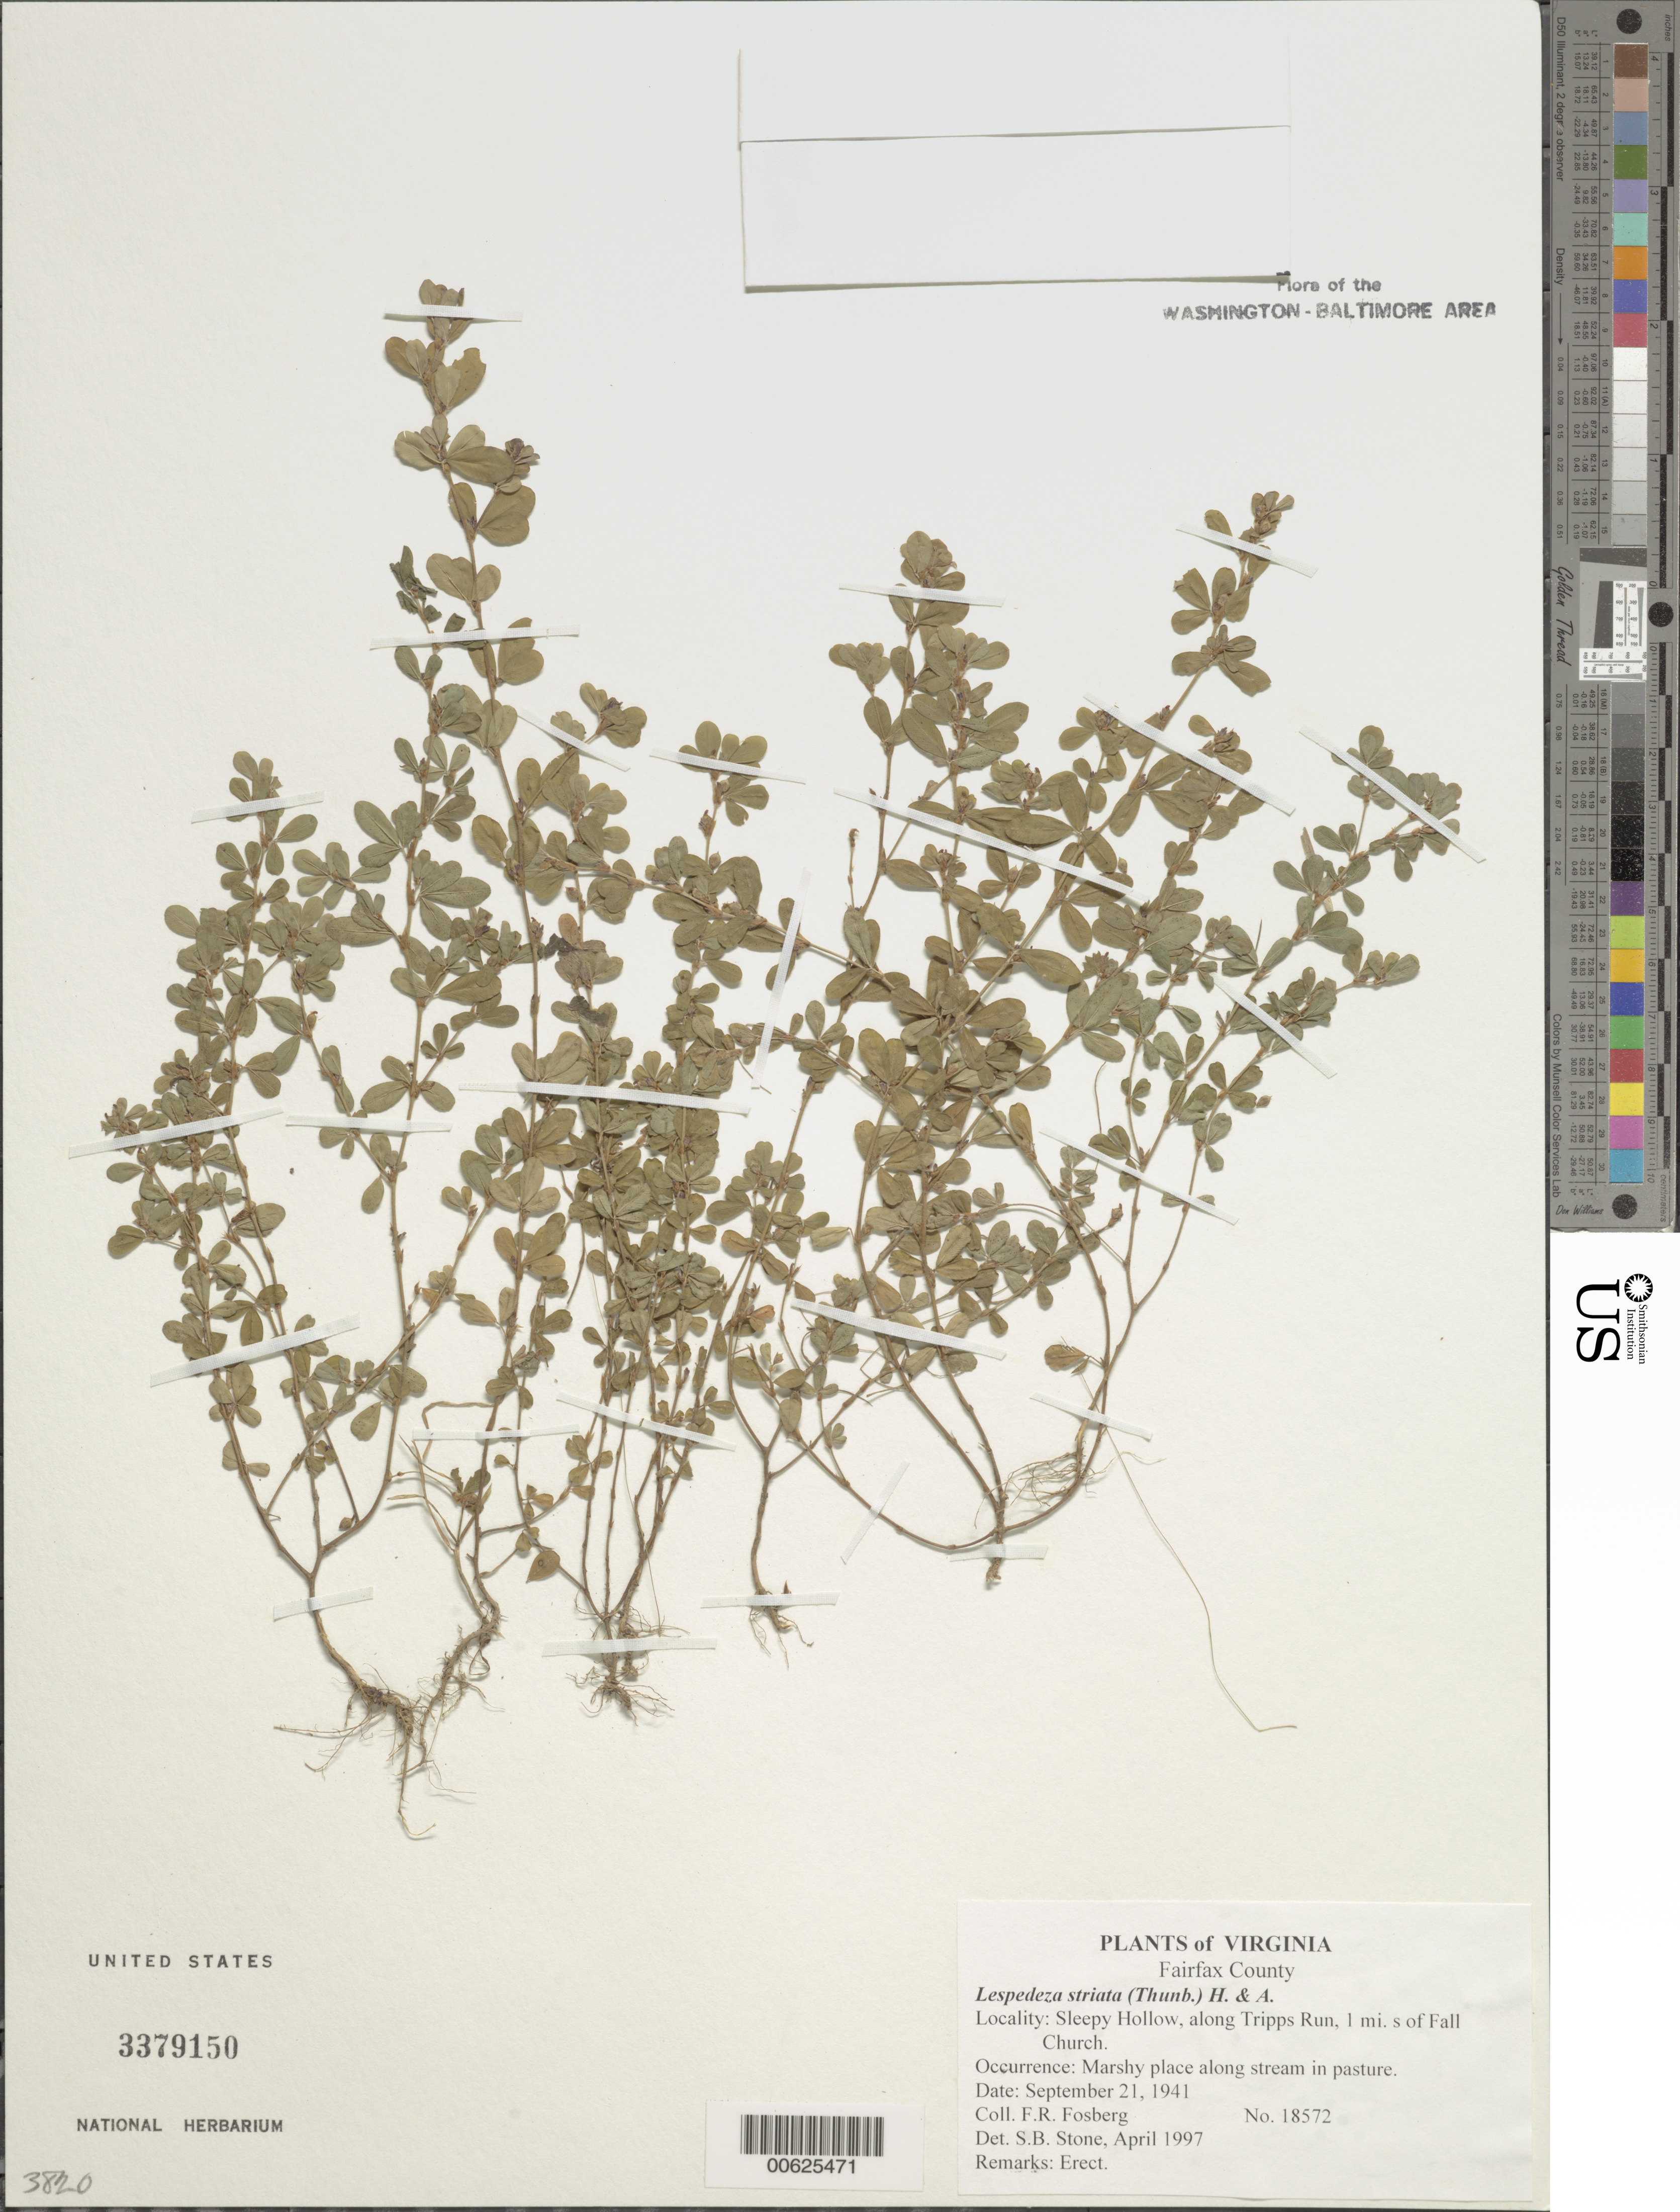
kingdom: Plantae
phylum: Tracheophyta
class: Magnoliopsida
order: Fabales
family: Fabaceae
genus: Kummerowia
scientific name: Kummerowia striata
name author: (Thunb.) Schindl.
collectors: F. R. Fosberg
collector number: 18572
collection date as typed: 21 Sep 1941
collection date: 1941-09-21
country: United States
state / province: Virginia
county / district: Fairfax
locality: Sleepy Hollow, along Tripps Run, 1 mi. S of Falls Church.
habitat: Marshy place along stream in pasture.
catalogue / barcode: US 3379150